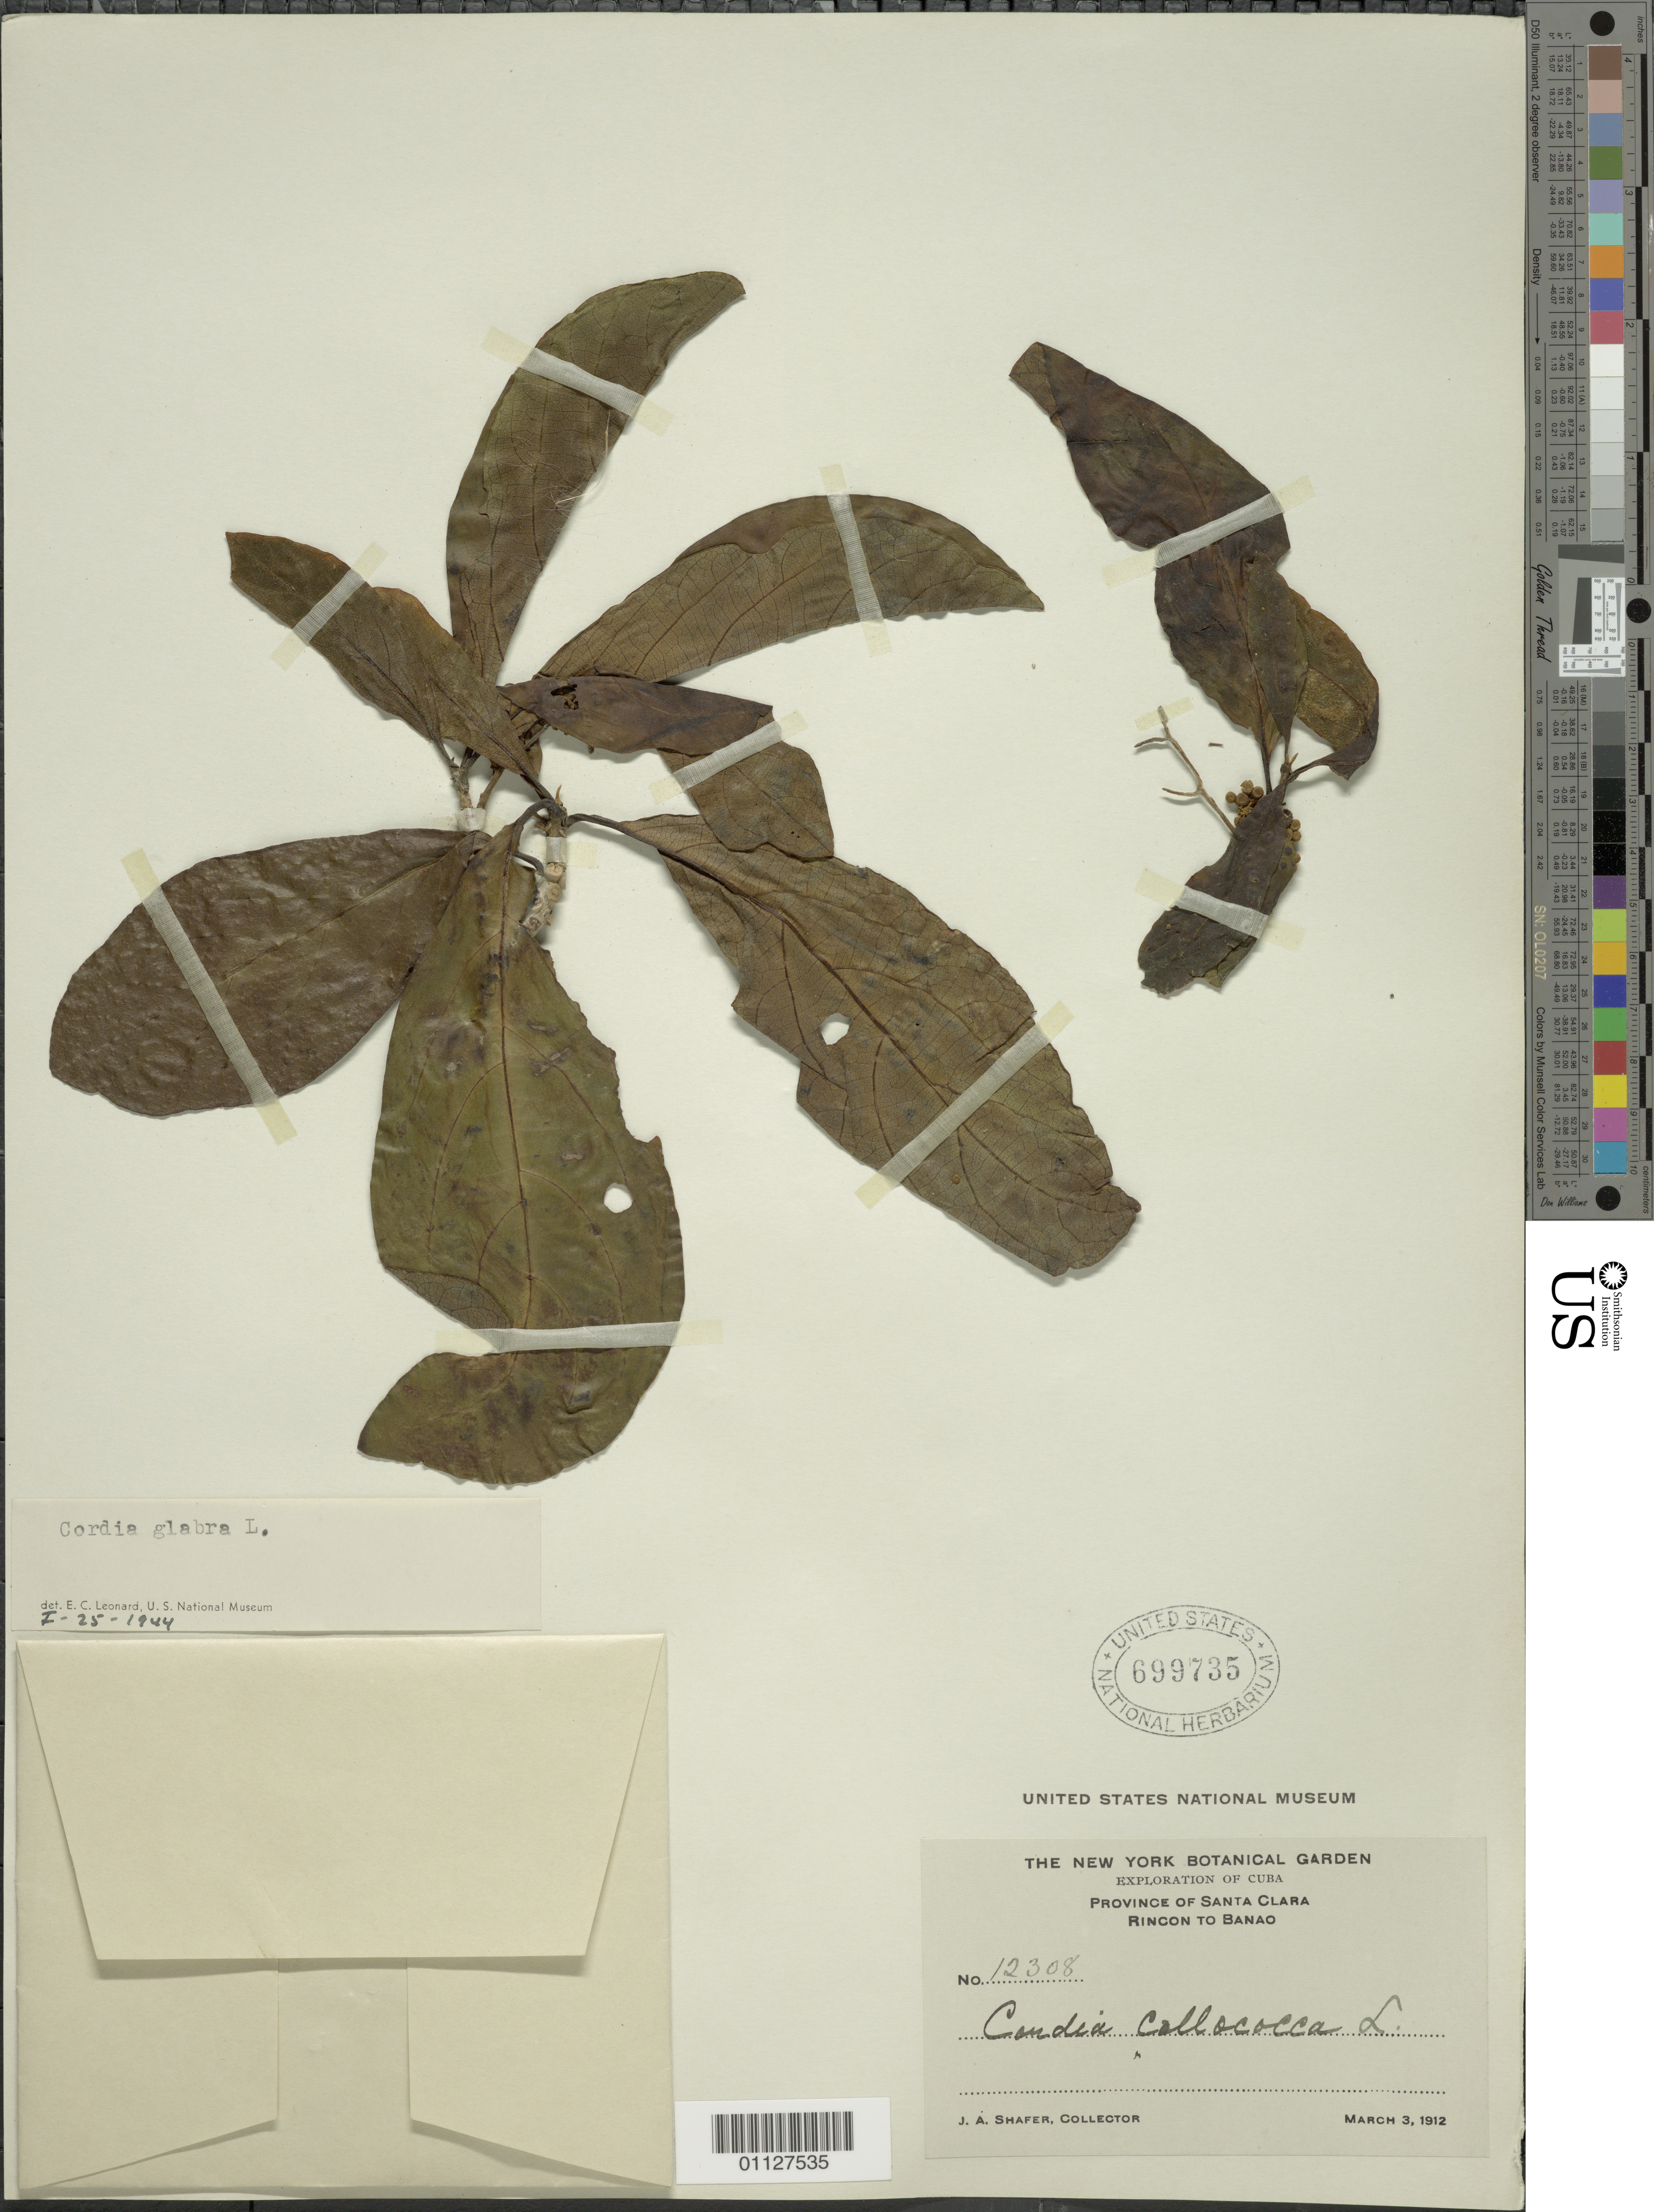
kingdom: Plantae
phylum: Tracheophyta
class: Magnoliopsida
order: Boraginales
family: Cordiaceae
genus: Cordia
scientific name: Cordia collococca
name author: L.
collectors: J. A. Shafer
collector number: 12308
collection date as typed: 03 Mar 1912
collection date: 1912-03-03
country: Cuba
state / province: Sancti Spiritus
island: Cuba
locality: Rincon to Banao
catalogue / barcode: US 699735